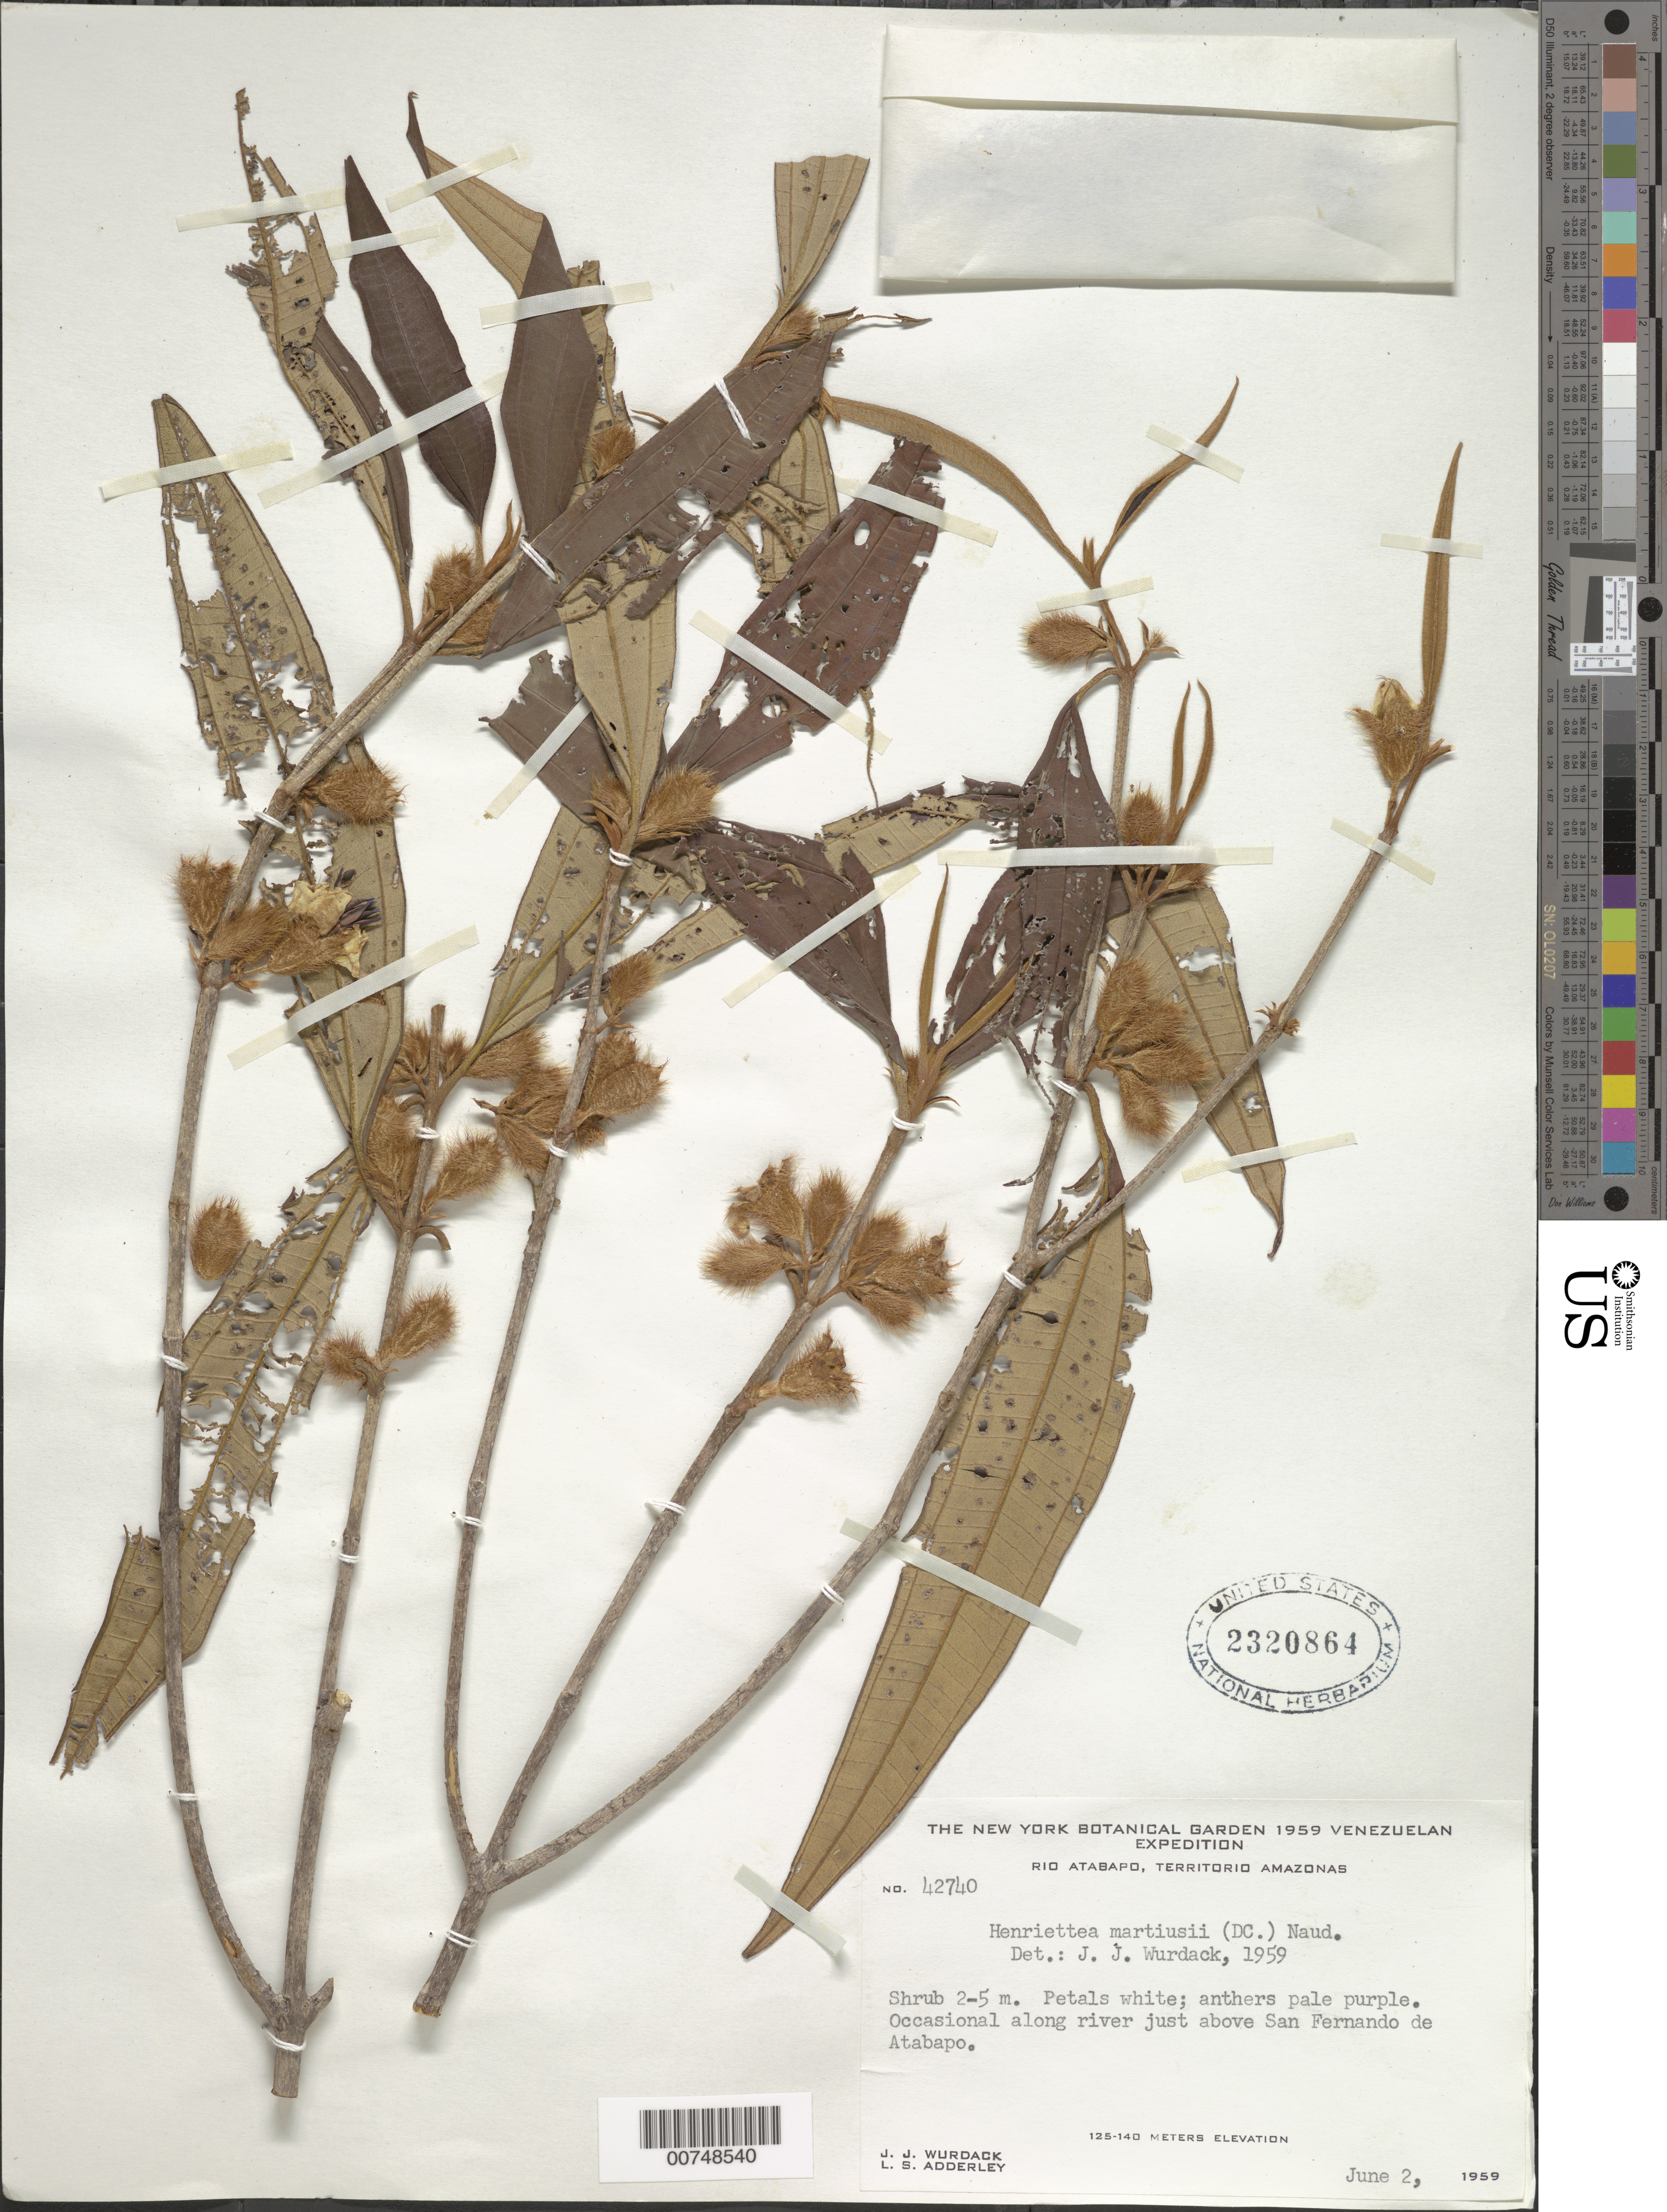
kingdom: Plantae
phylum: Tracheophyta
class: Magnoliopsida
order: Myrtales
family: Melastomataceae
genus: Henriettea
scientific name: Henriettea martiusii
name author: (DC.) Naudin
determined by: Wurdack, John J., (US), US (UNITED STATES)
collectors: J. J. Wurdack & L. S. Adderley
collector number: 42740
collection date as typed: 2-Jun-59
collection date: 1959-06-02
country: Venezuela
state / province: Amazonas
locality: Río Atabapo, just above San Fernando de Atabapo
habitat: Along river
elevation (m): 125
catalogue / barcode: US 2320864